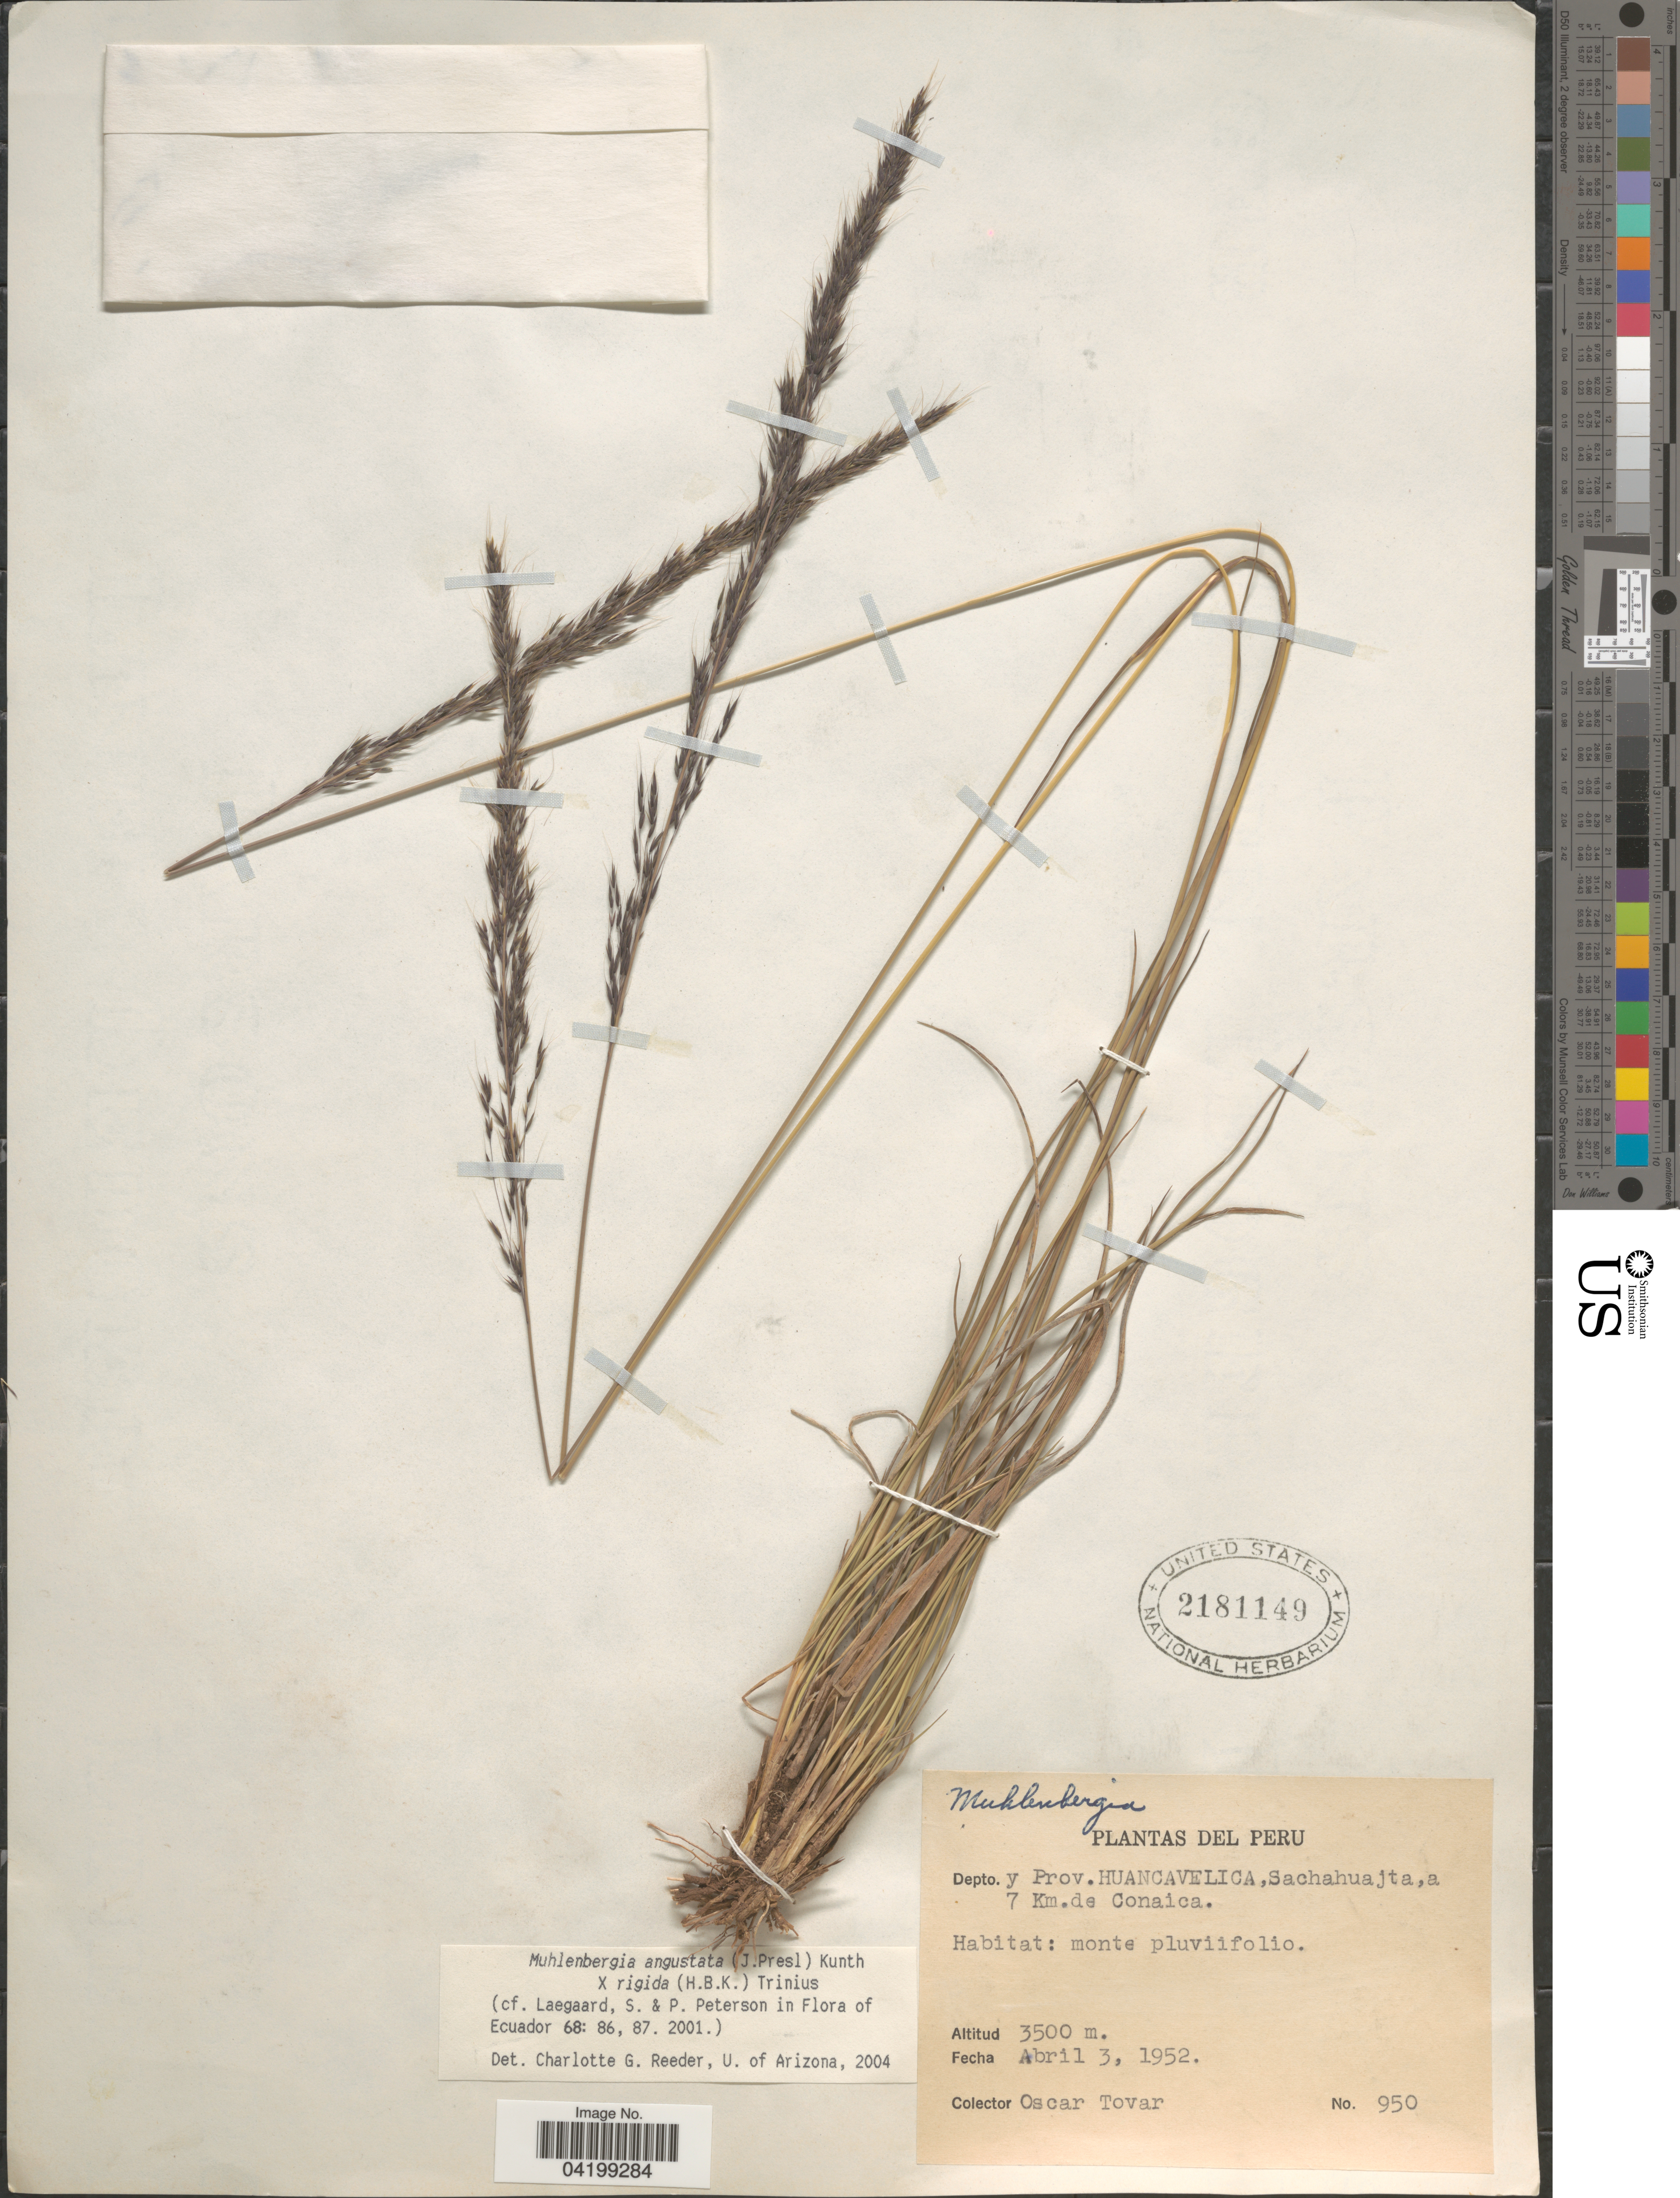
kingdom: Plantae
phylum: Tracheophyta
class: Liliopsida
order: Poales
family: Poaceae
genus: Muhlenbergia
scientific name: Muhlenbergia angustata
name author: (J. Presl) Kunth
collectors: Ó. Tovar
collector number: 950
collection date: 1952-04-03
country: Peru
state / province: Huancavelica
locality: Depto. y Prov. Huancavelica, Sachahuajta, a 7 Km. de Conaica.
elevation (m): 3500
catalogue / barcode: US 2181149